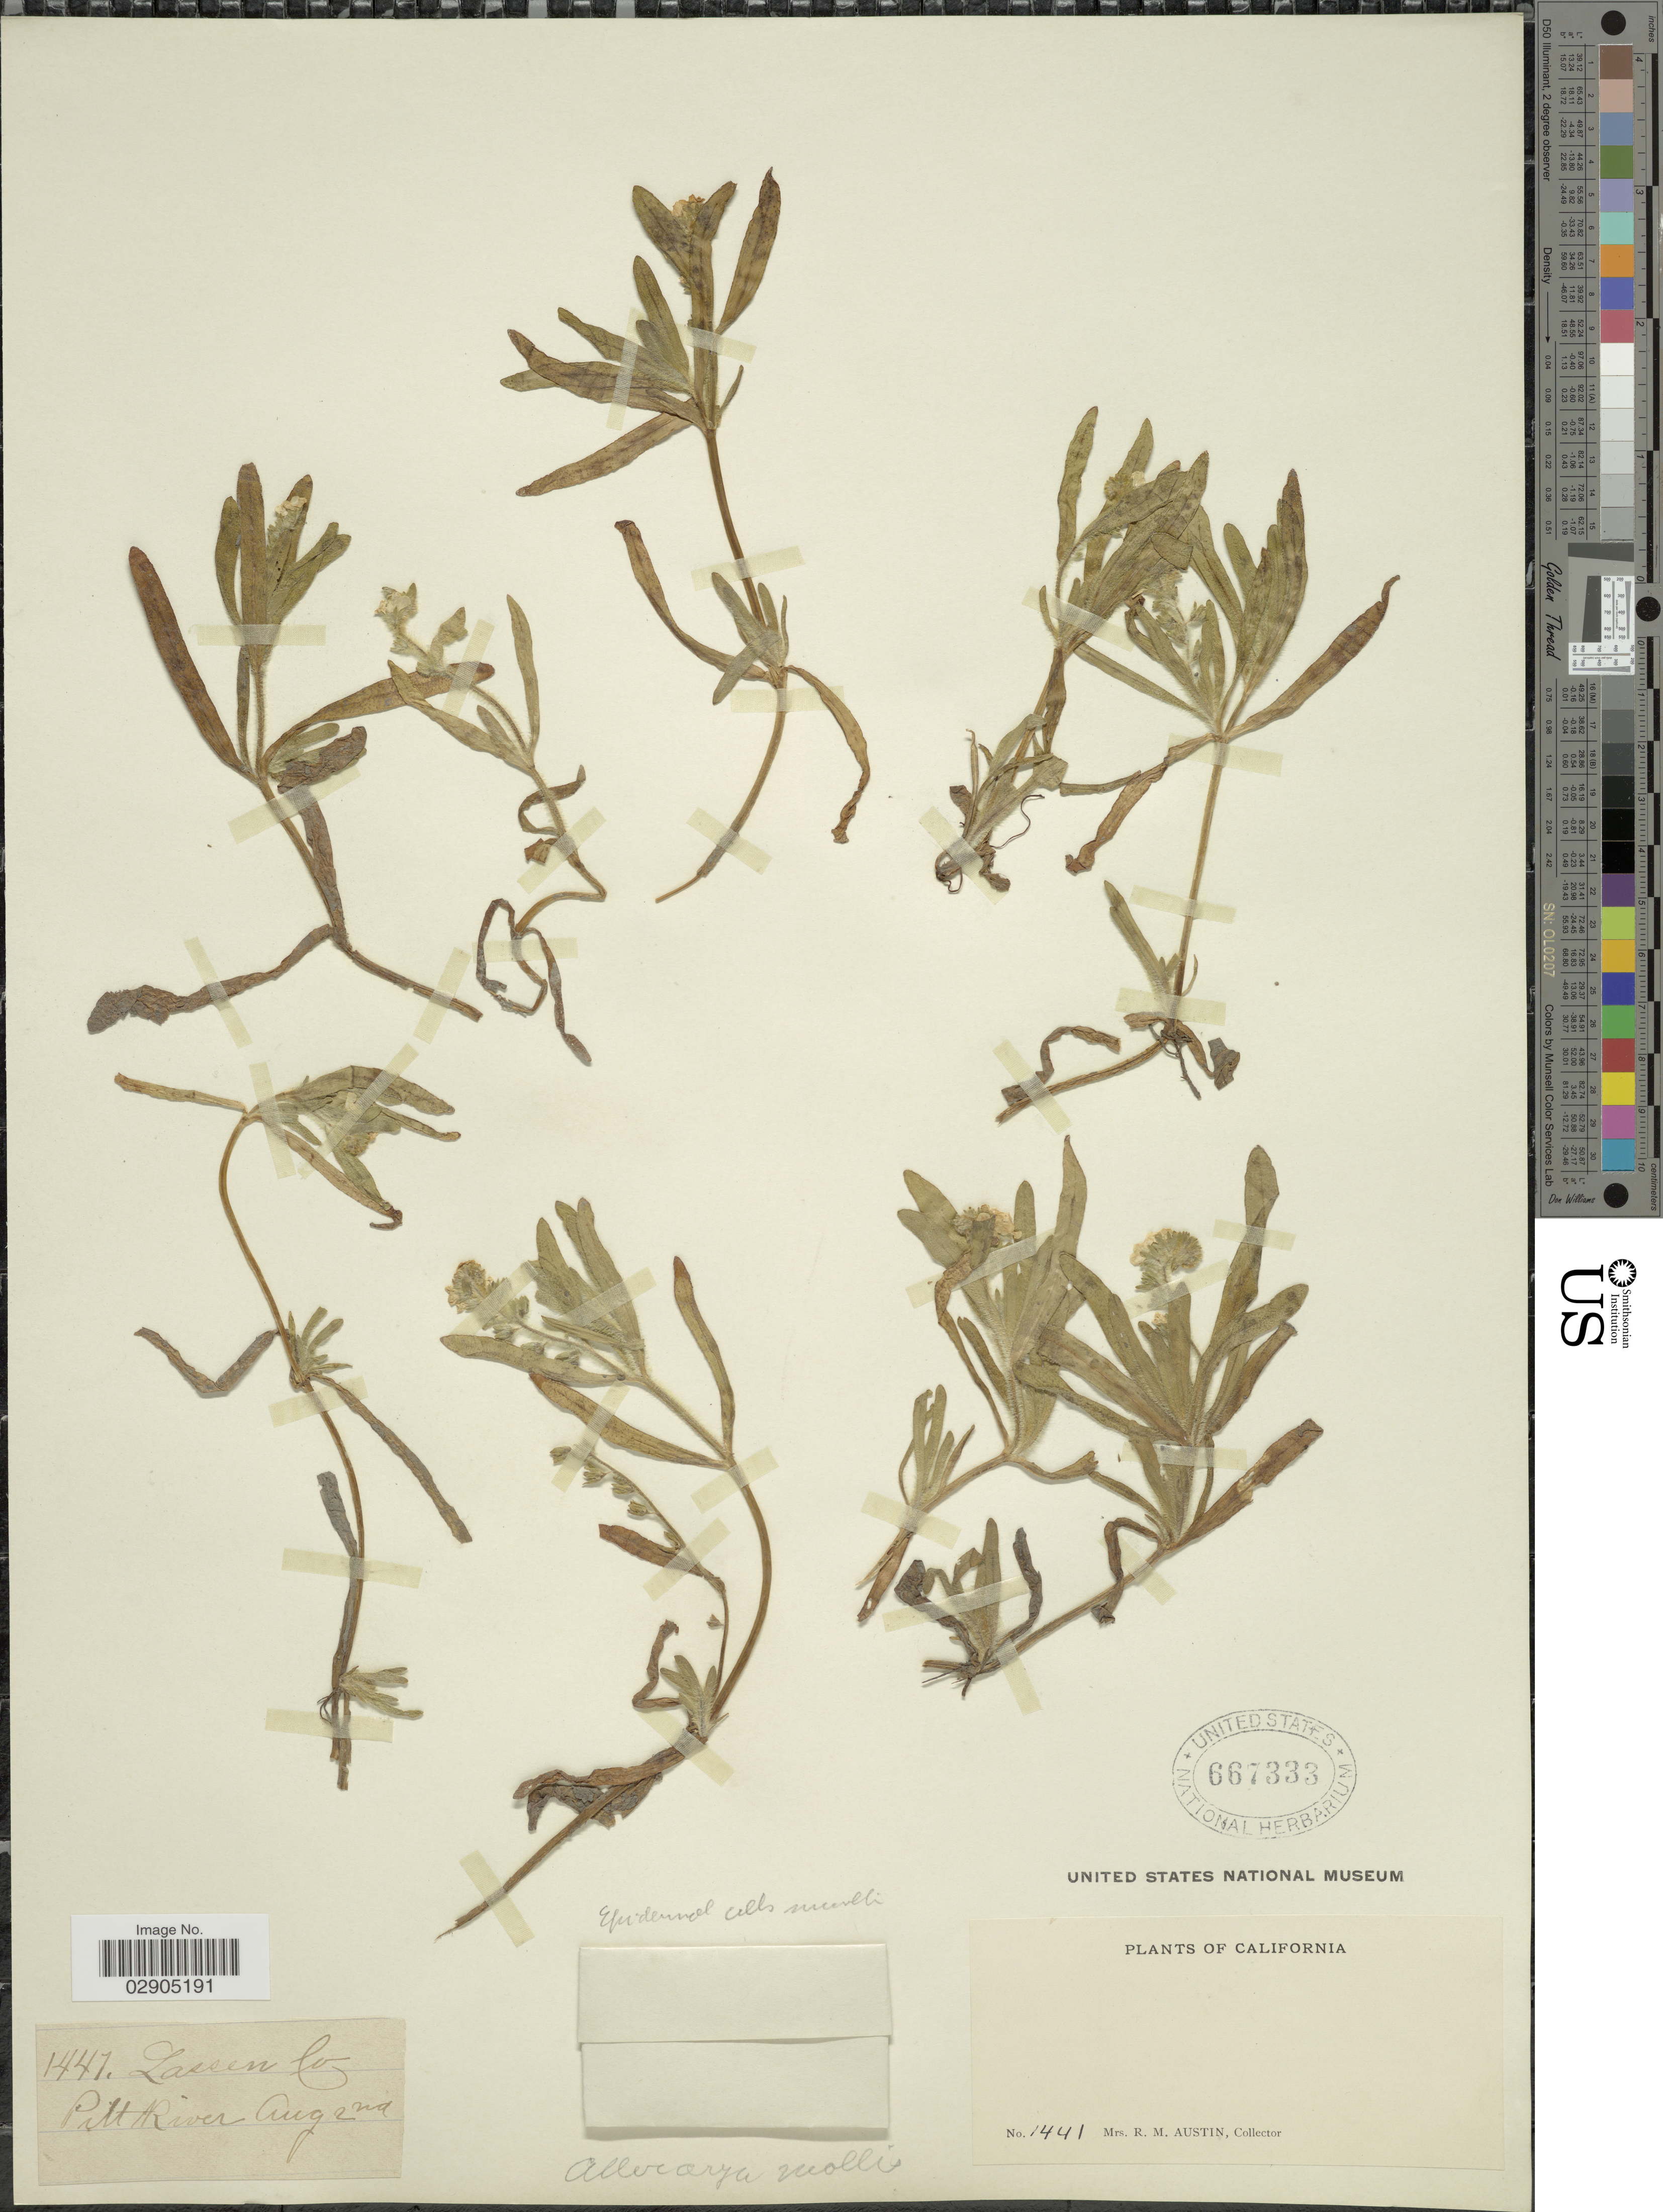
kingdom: Plantae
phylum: Tracheophyta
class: Magnoliopsida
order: Boraginales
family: Boraginaceae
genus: Allocarya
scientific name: Allocarya chorisiana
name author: (Cham. & Schltdl.) Greene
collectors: R. Austin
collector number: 1441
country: United States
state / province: California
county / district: Lassen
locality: Lassen Co. Pitt River.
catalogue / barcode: US 667333